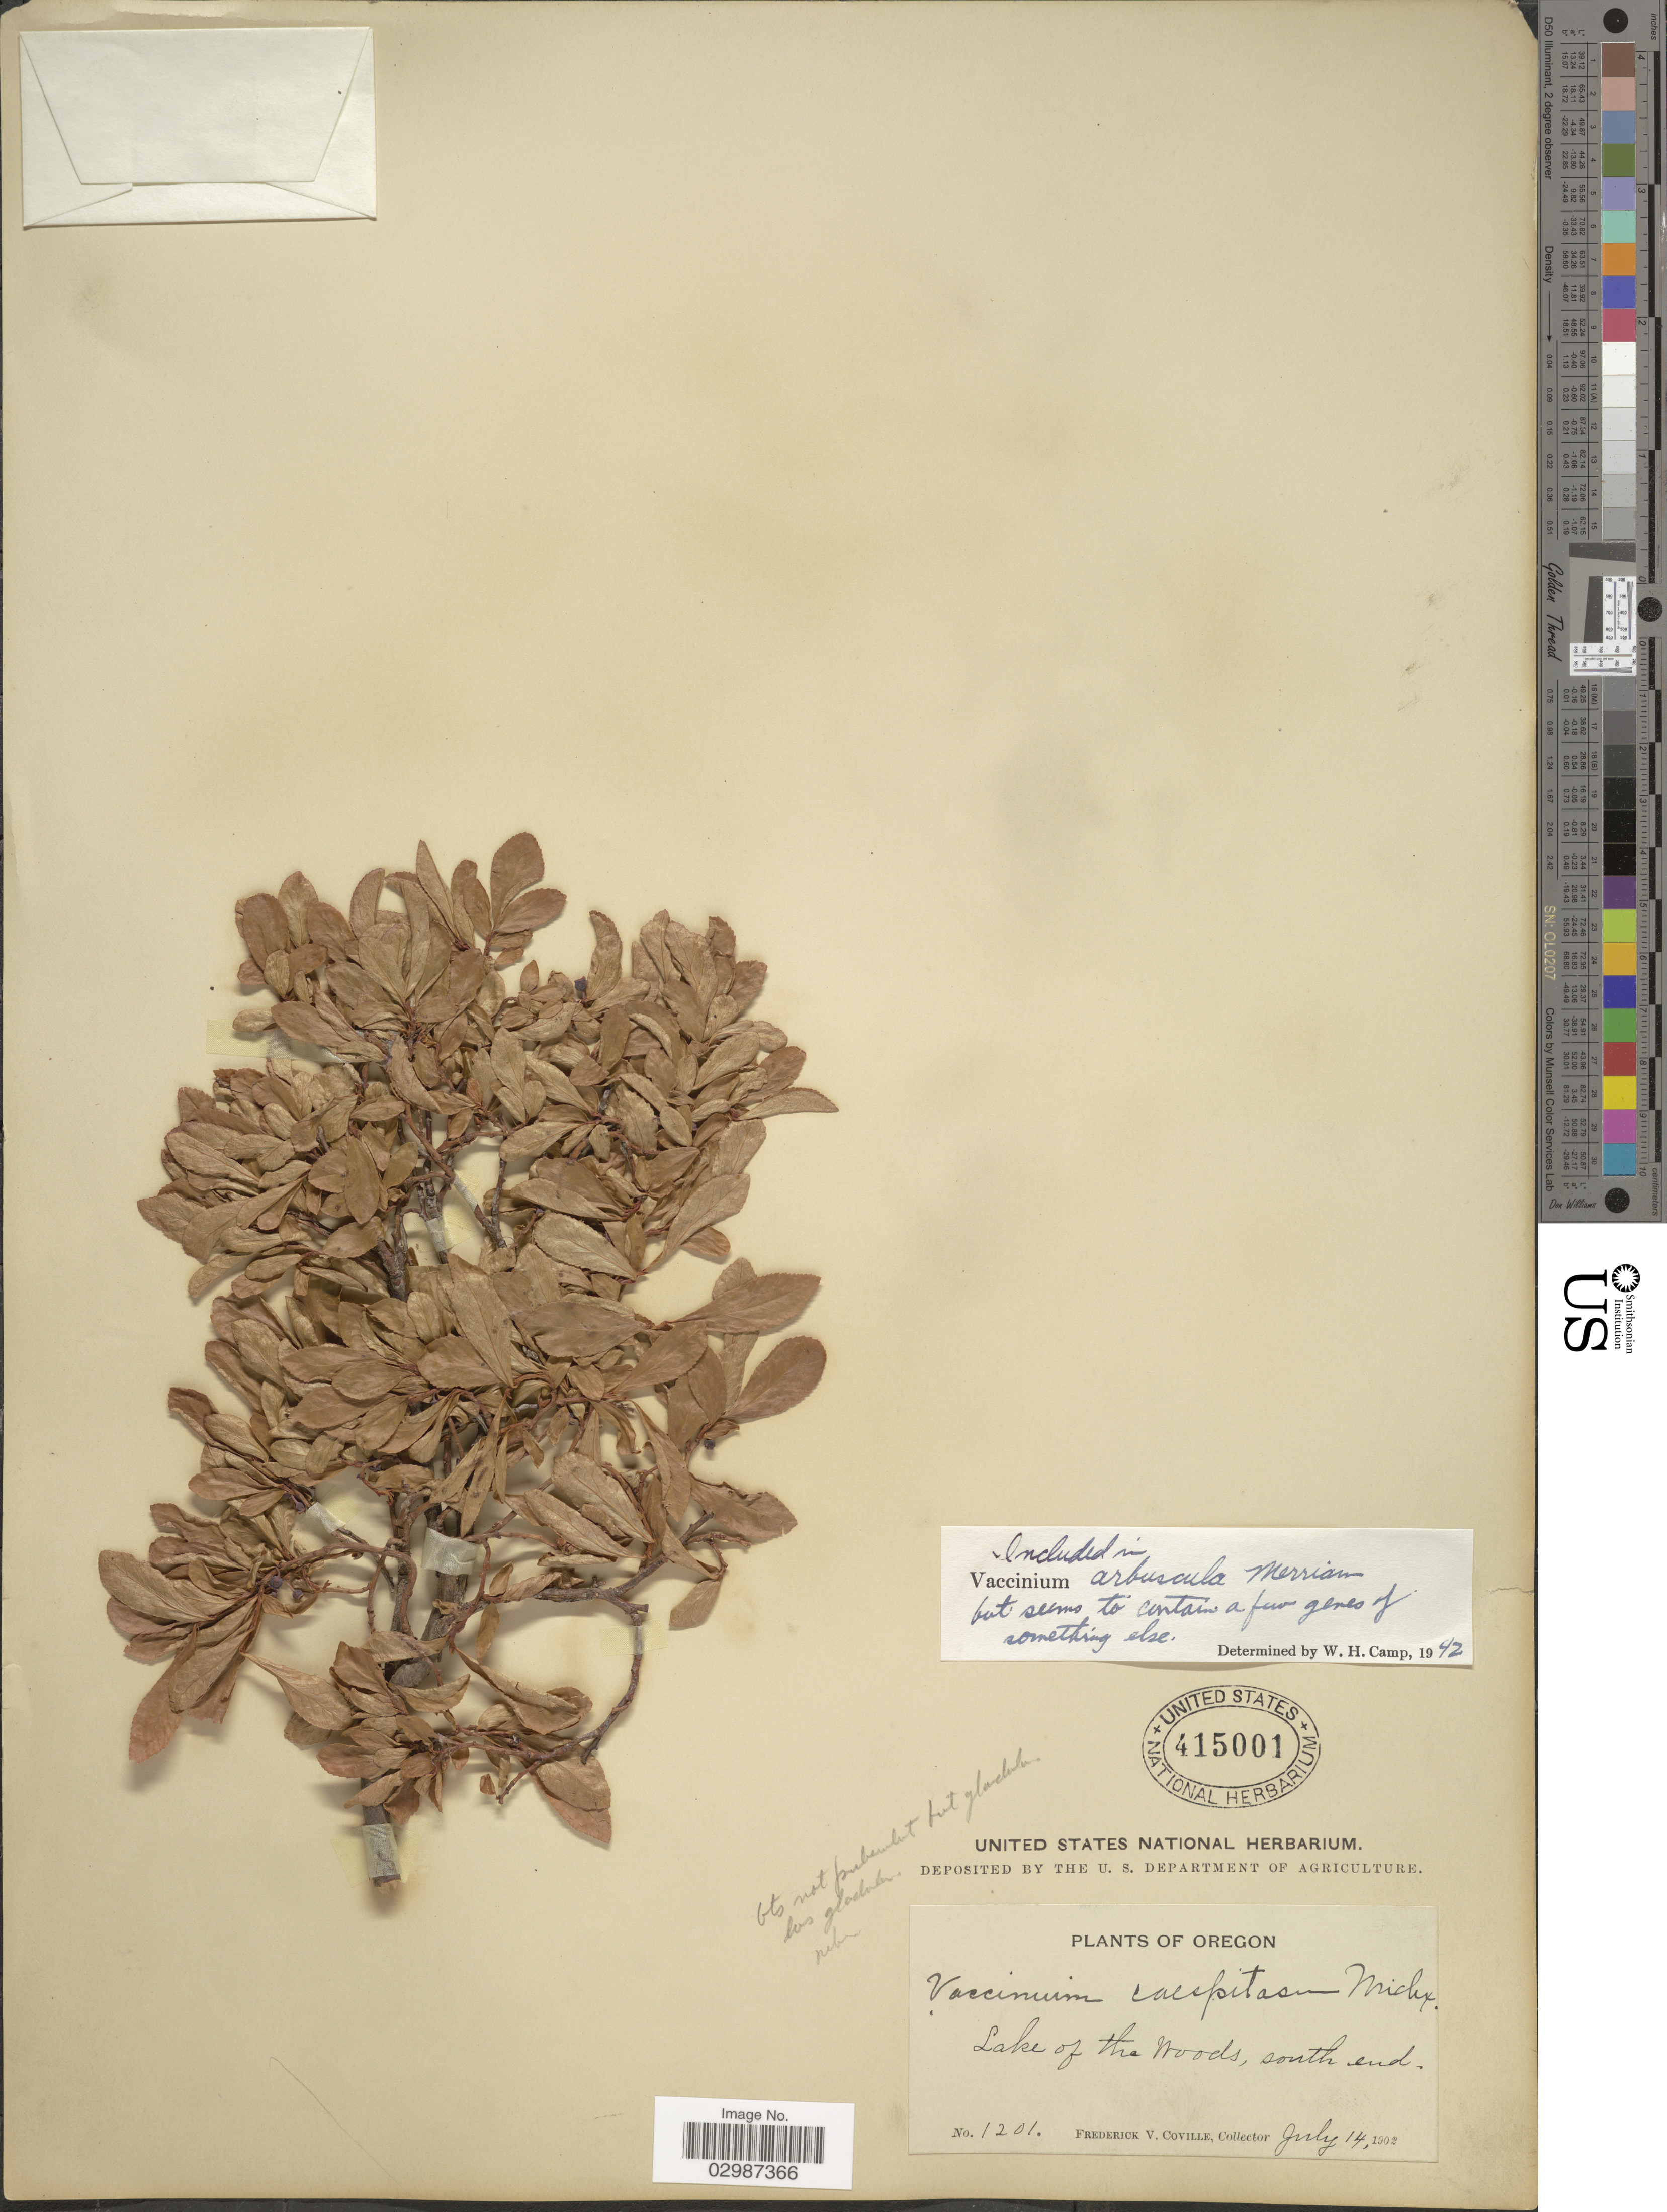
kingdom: Plantae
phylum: Tracheophyta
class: Magnoliopsida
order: Ericales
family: Ericaceae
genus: Vaccinium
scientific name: Vaccinium arbuscula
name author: (A. Gray) Merriam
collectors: F. V. Coville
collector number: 1201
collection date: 1902-07-14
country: United States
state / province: Oregon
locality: Lake of the Woods, south end.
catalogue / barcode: US 415001